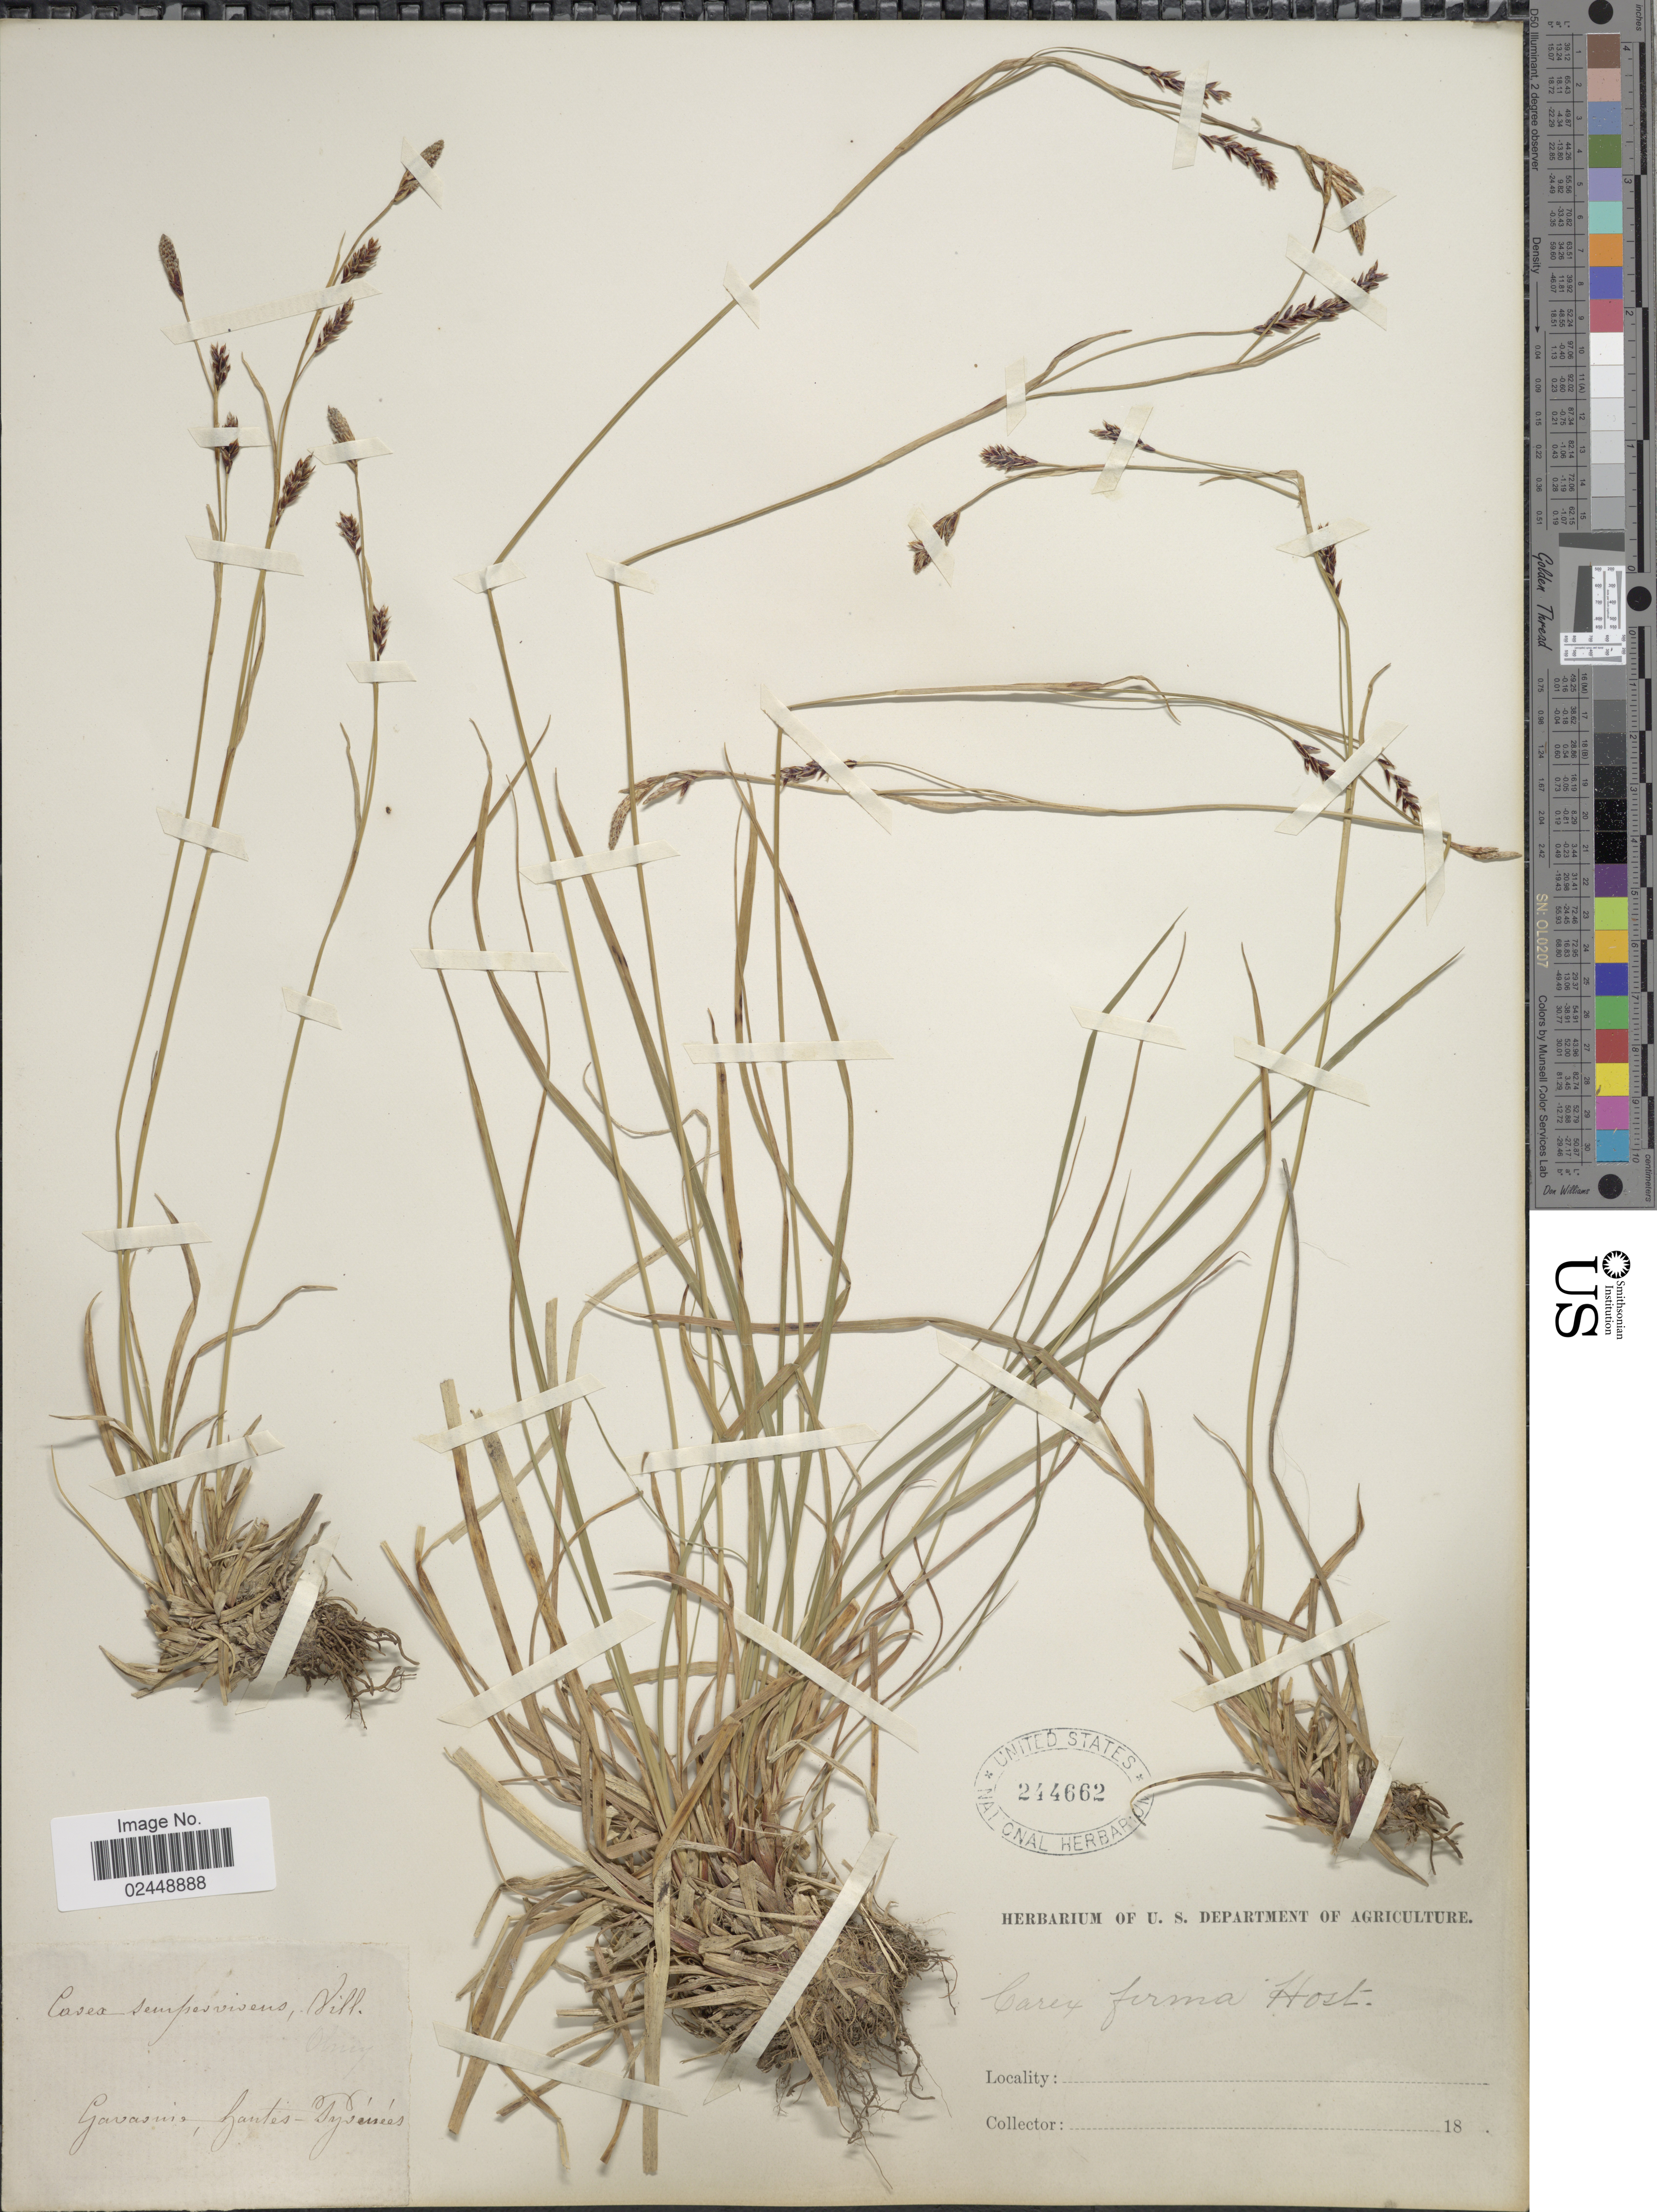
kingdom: Plantae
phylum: Tracheophyta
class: Liliopsida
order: Poales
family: Cyperaceae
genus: Carex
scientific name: Carex firma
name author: Host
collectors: ex herb. U. S. Department of Agriculture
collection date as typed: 18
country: France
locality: Gavasnis, Lantes, Pyrenees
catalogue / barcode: US 244662